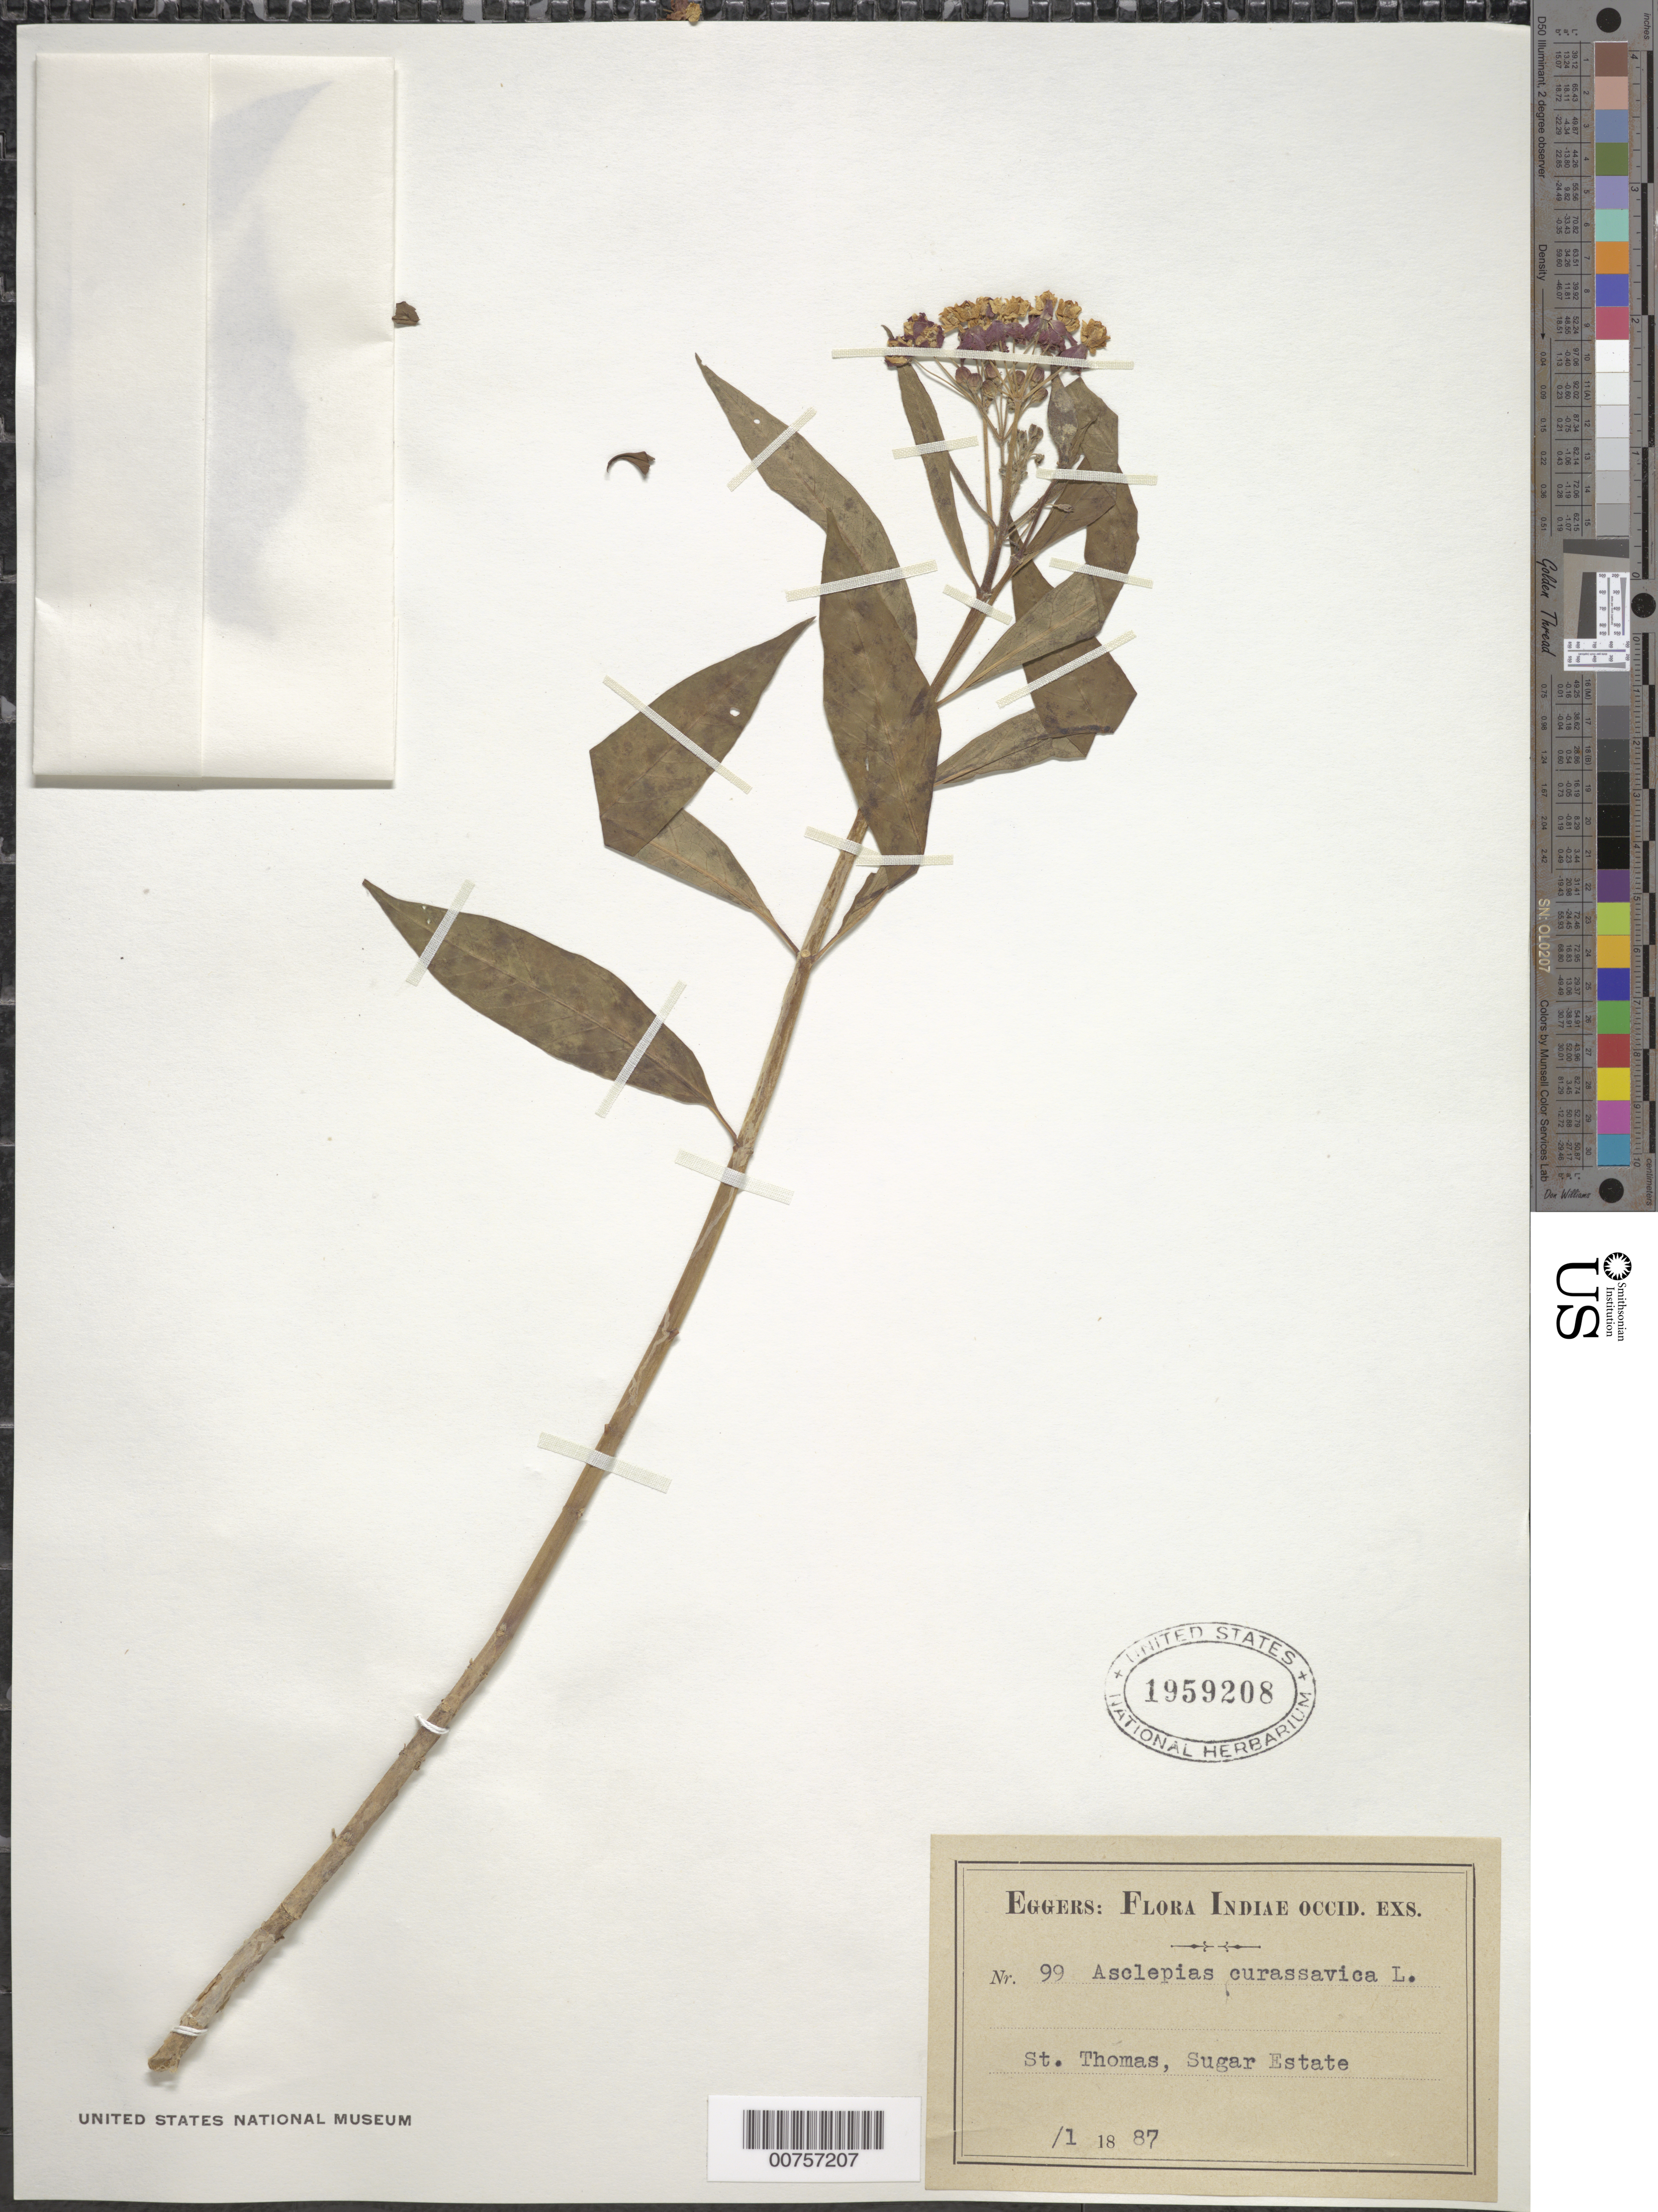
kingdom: Plantae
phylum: Tracheophyta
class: Magnoliopsida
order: Gentianales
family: Apocynaceae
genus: Asclepias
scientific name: Asclepias curassavica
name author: L.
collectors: H. F. A. von Eggers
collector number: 99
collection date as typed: Jan 1887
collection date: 1887-01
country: U.S. Virgin Islands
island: St. Thomas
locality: Sugar Estate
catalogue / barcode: US 1959208